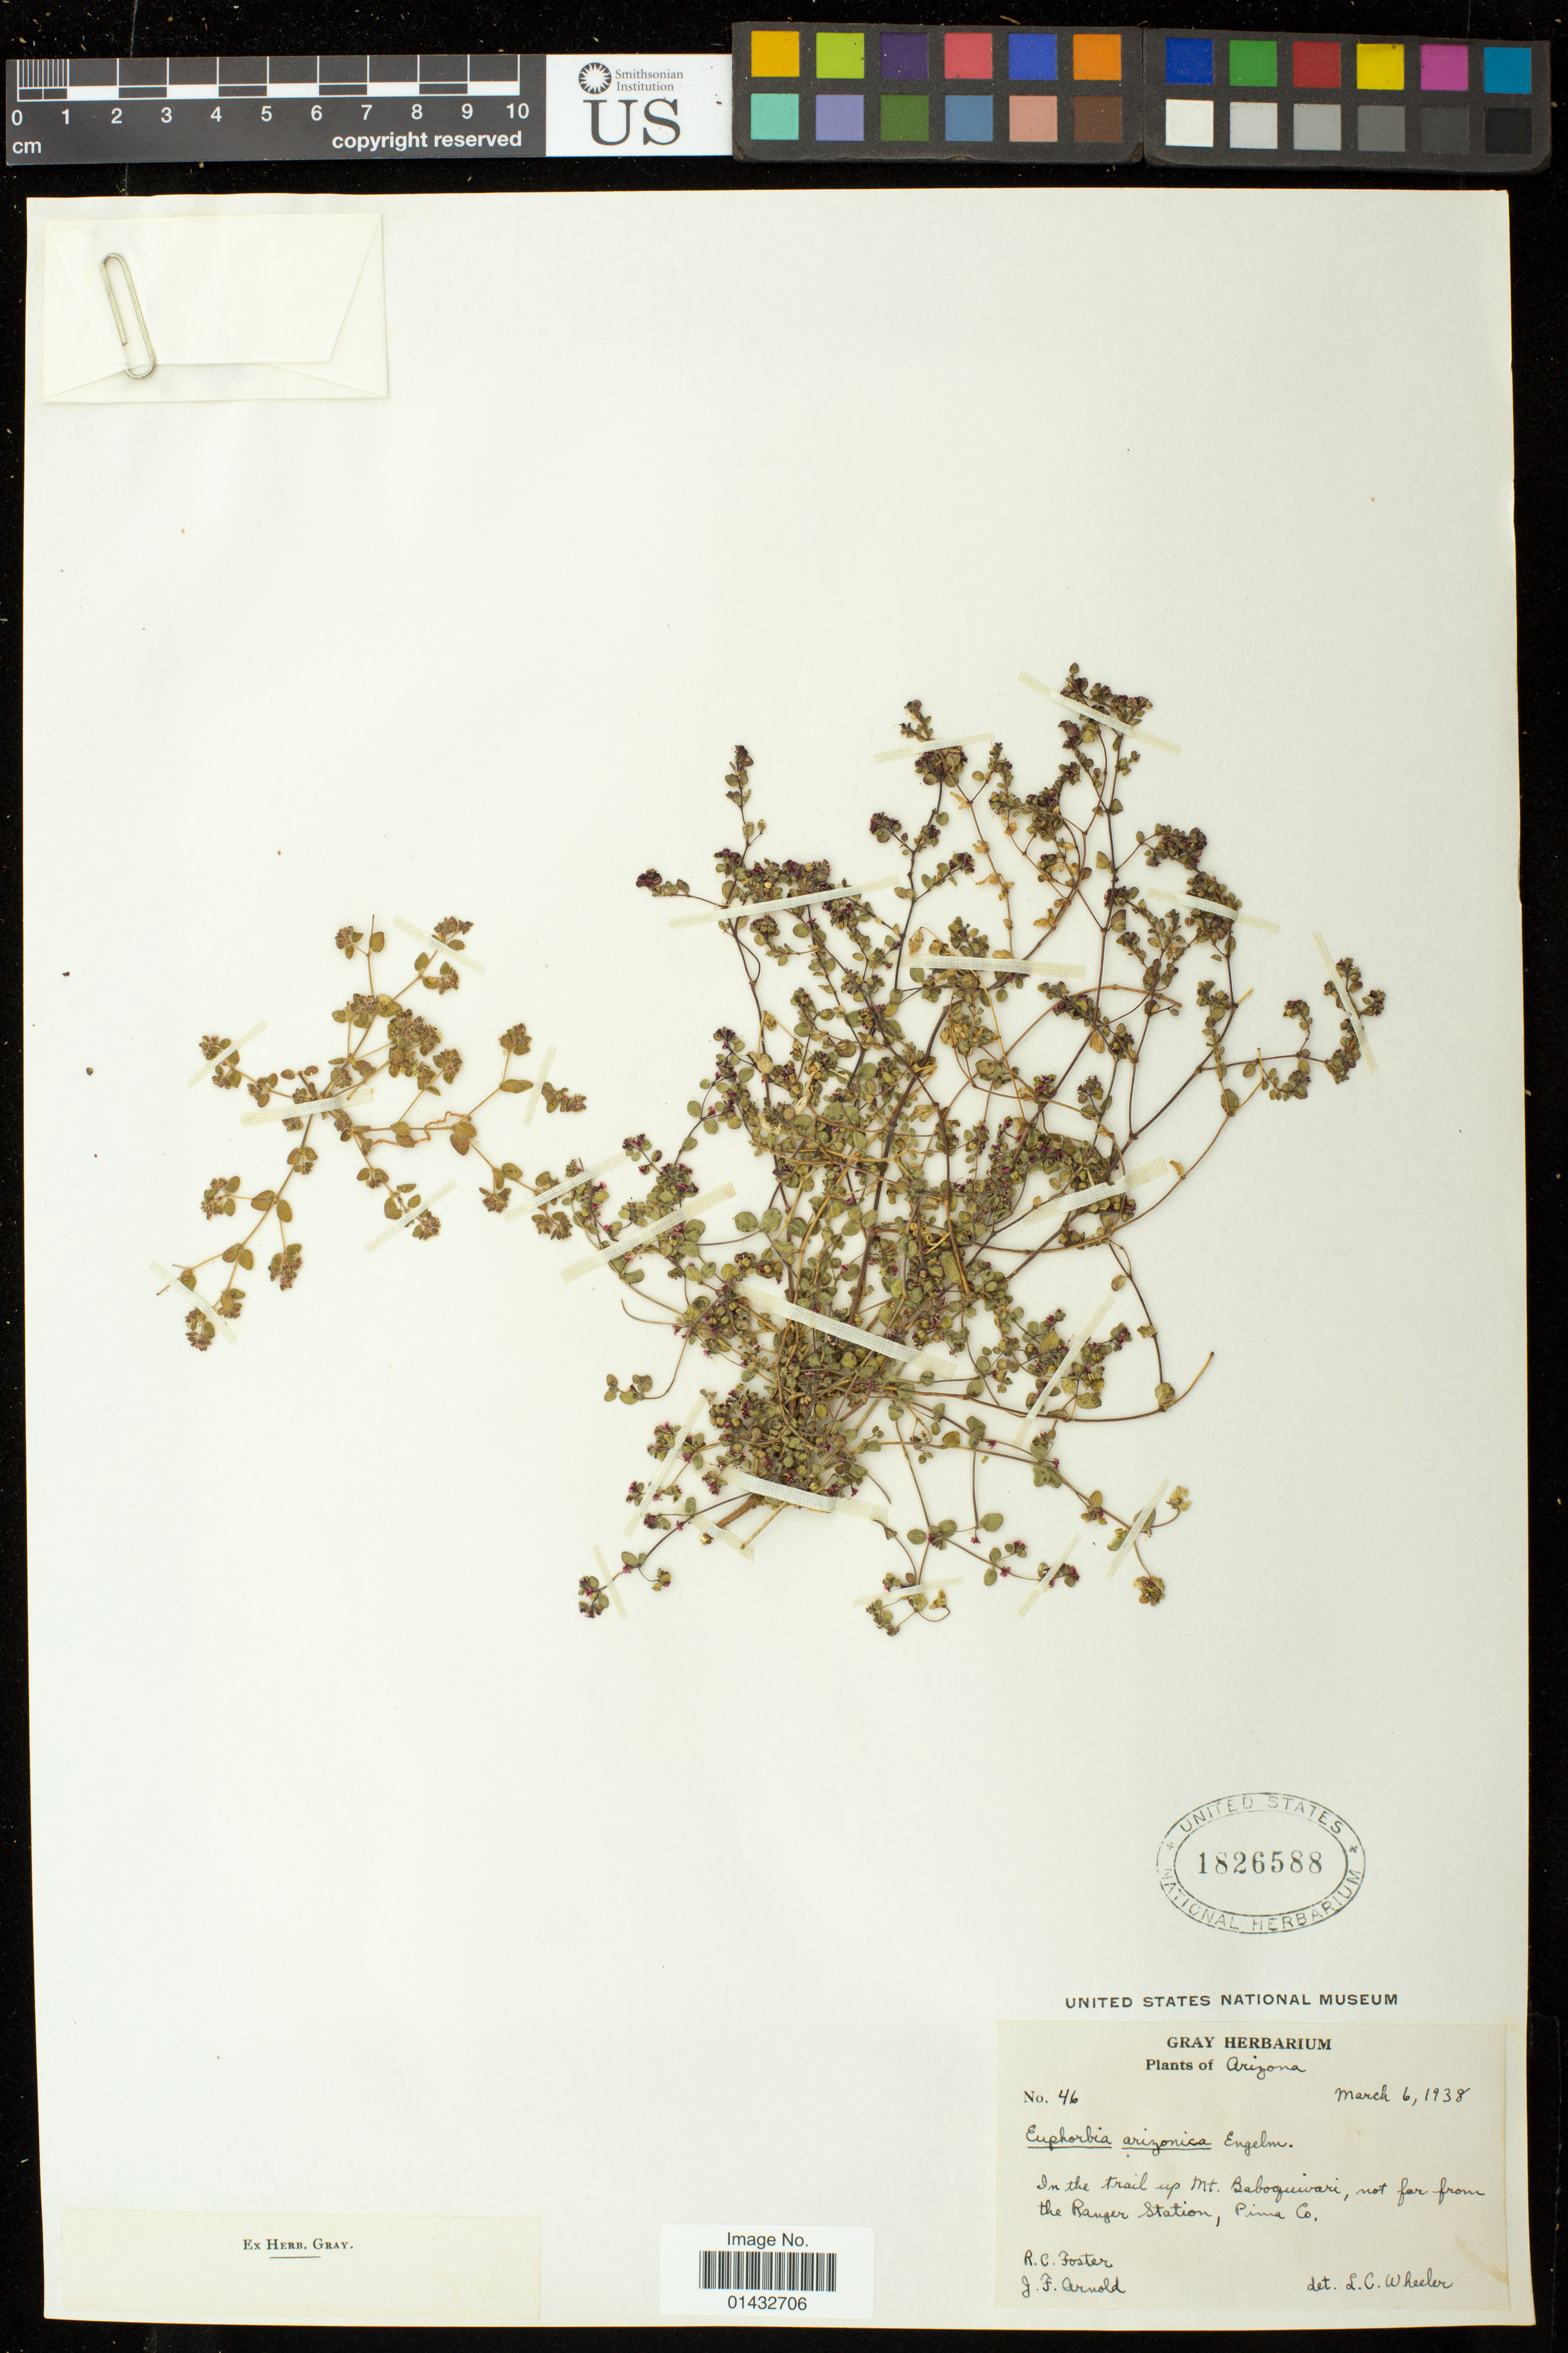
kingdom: Plantae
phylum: Tracheophyta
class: Magnoliopsida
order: Malpighiales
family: Euphorbiaceae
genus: Euphorbia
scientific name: Euphorbia arizonica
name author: Engelm.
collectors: R. C. Foster & J. F. Arnold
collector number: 46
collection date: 1938-03-06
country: United States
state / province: Arizona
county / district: Pima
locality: In the trail up Mt. Baboquivari, not far from the Ranger Station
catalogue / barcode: US 1826588